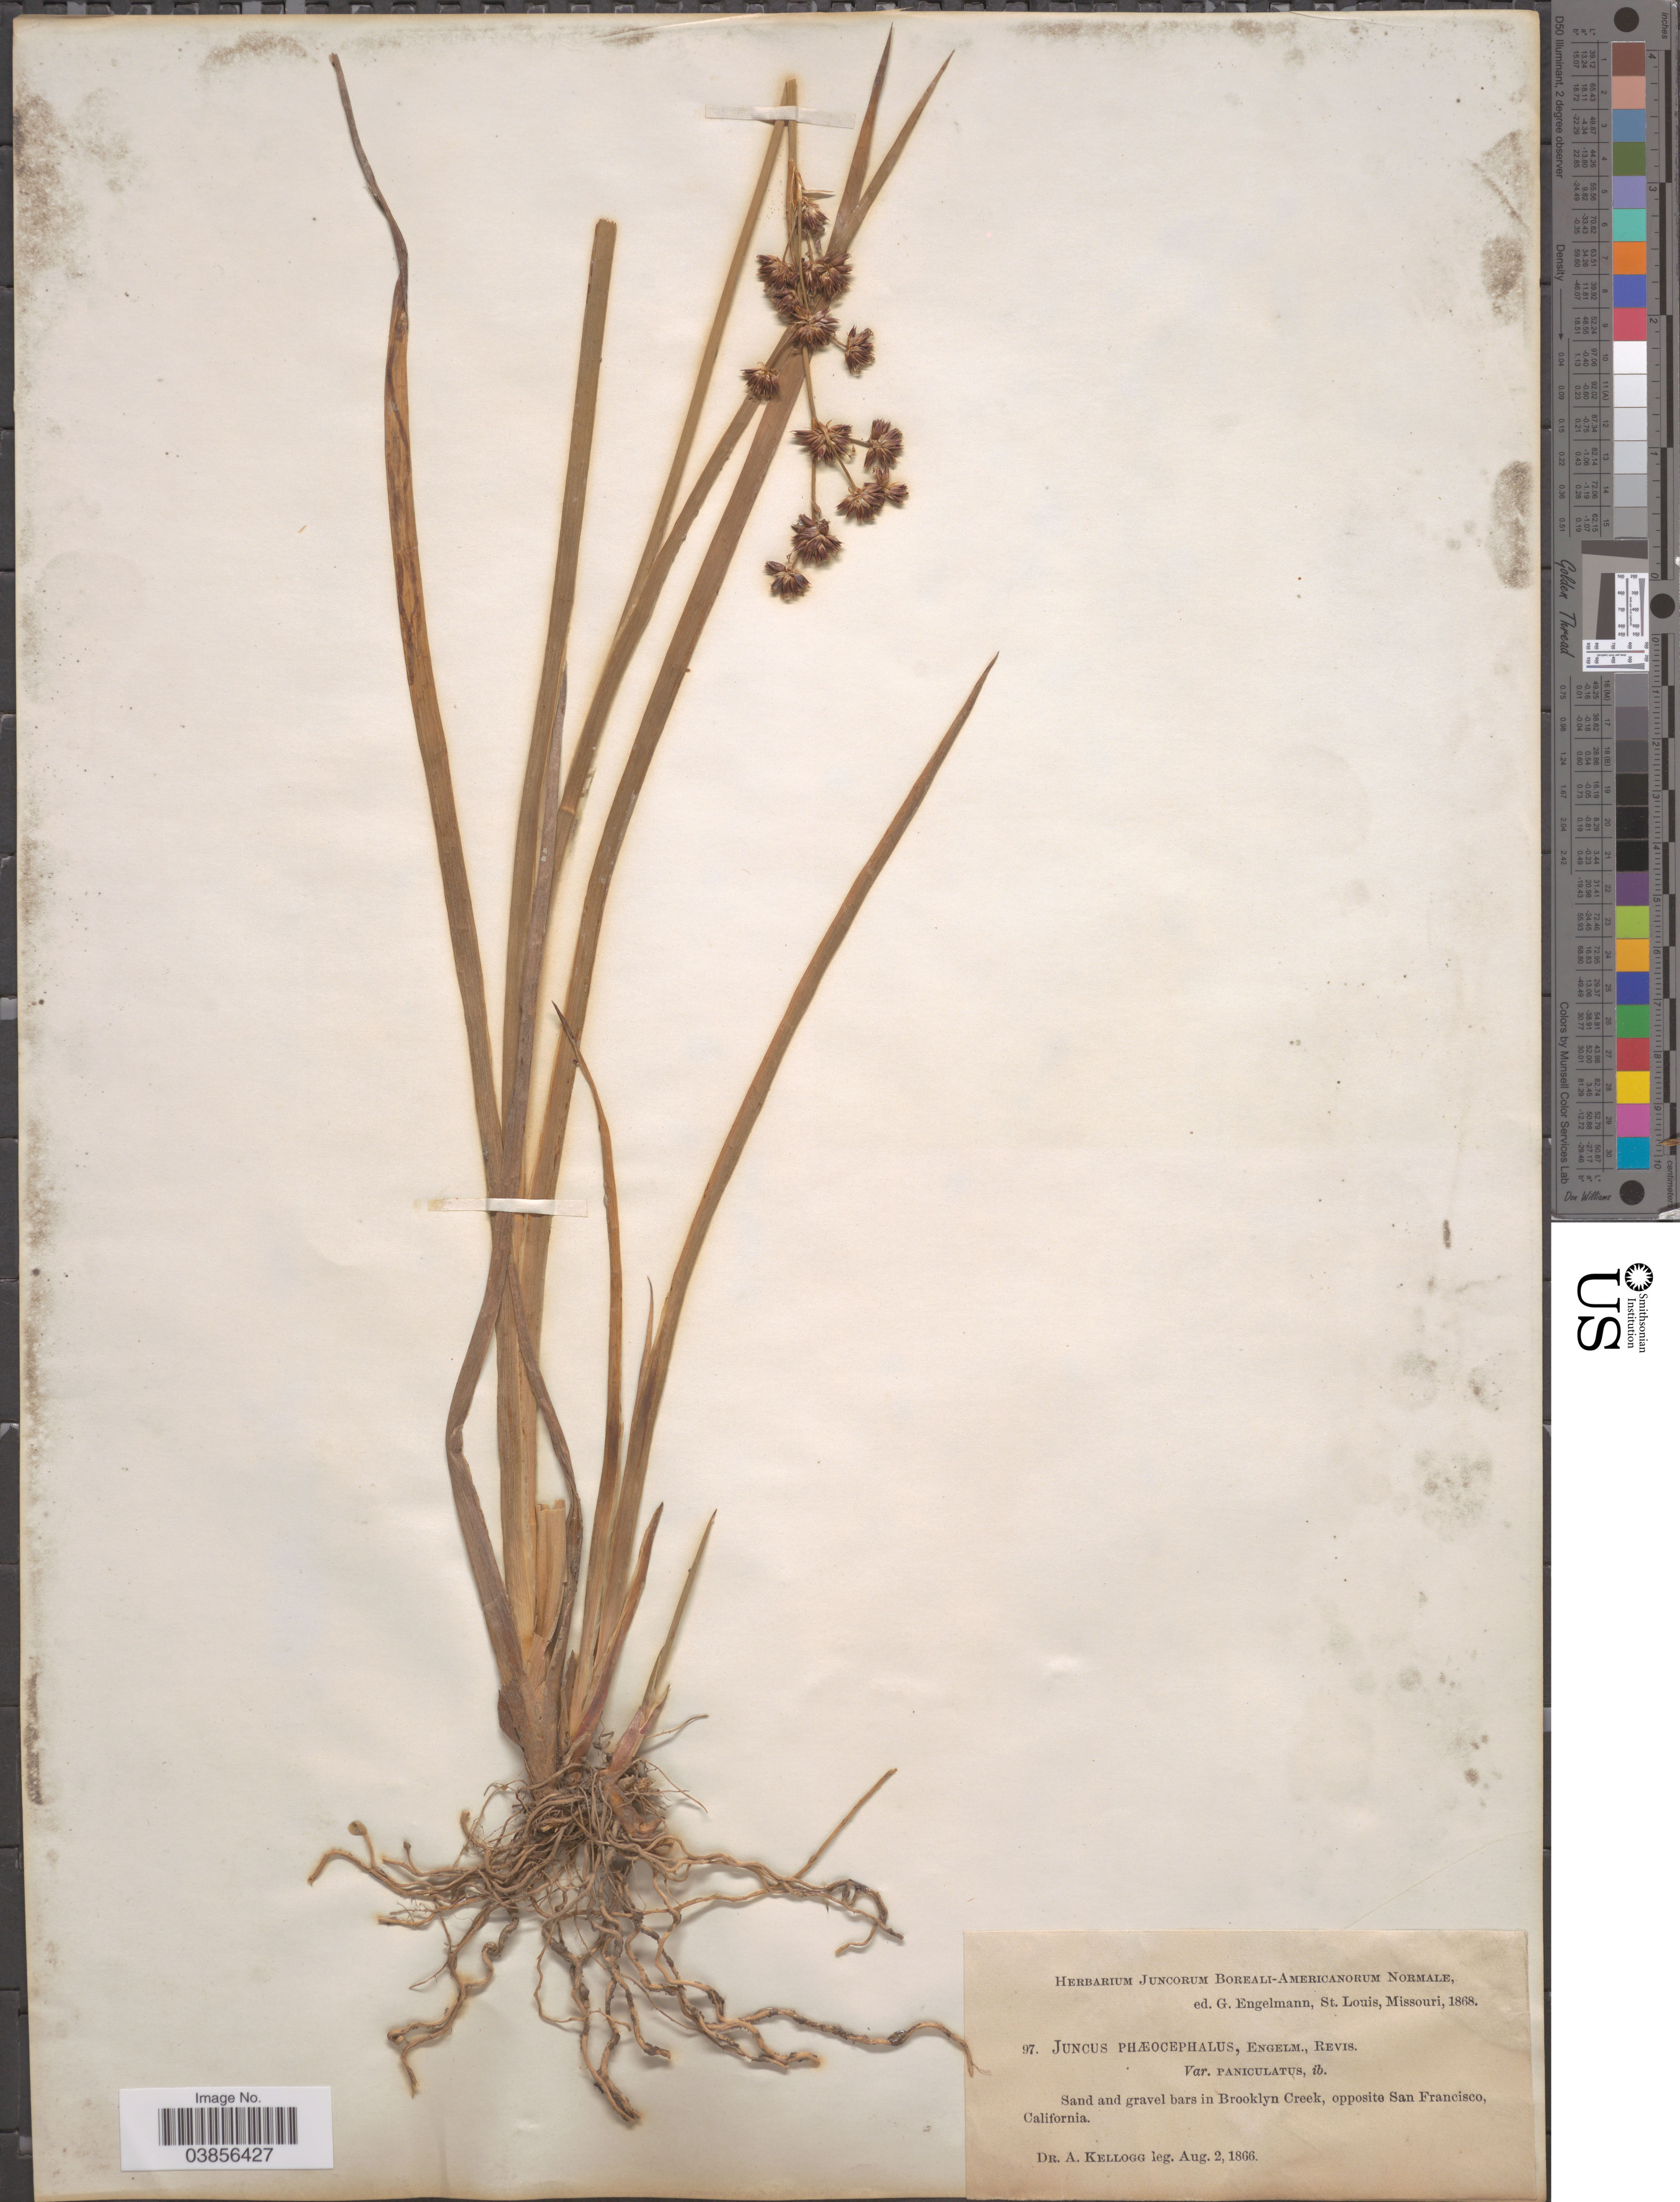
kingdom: Plantae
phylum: Tracheophyta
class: Liliopsida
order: Poales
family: Juncaceae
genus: Juncus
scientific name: Juncus phaeocephalus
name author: Engelm.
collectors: A. Kellogg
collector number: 97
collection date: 1866-08-02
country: United States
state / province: California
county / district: San Francisco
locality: In Brooklyn Creek, opposite San Francisco.